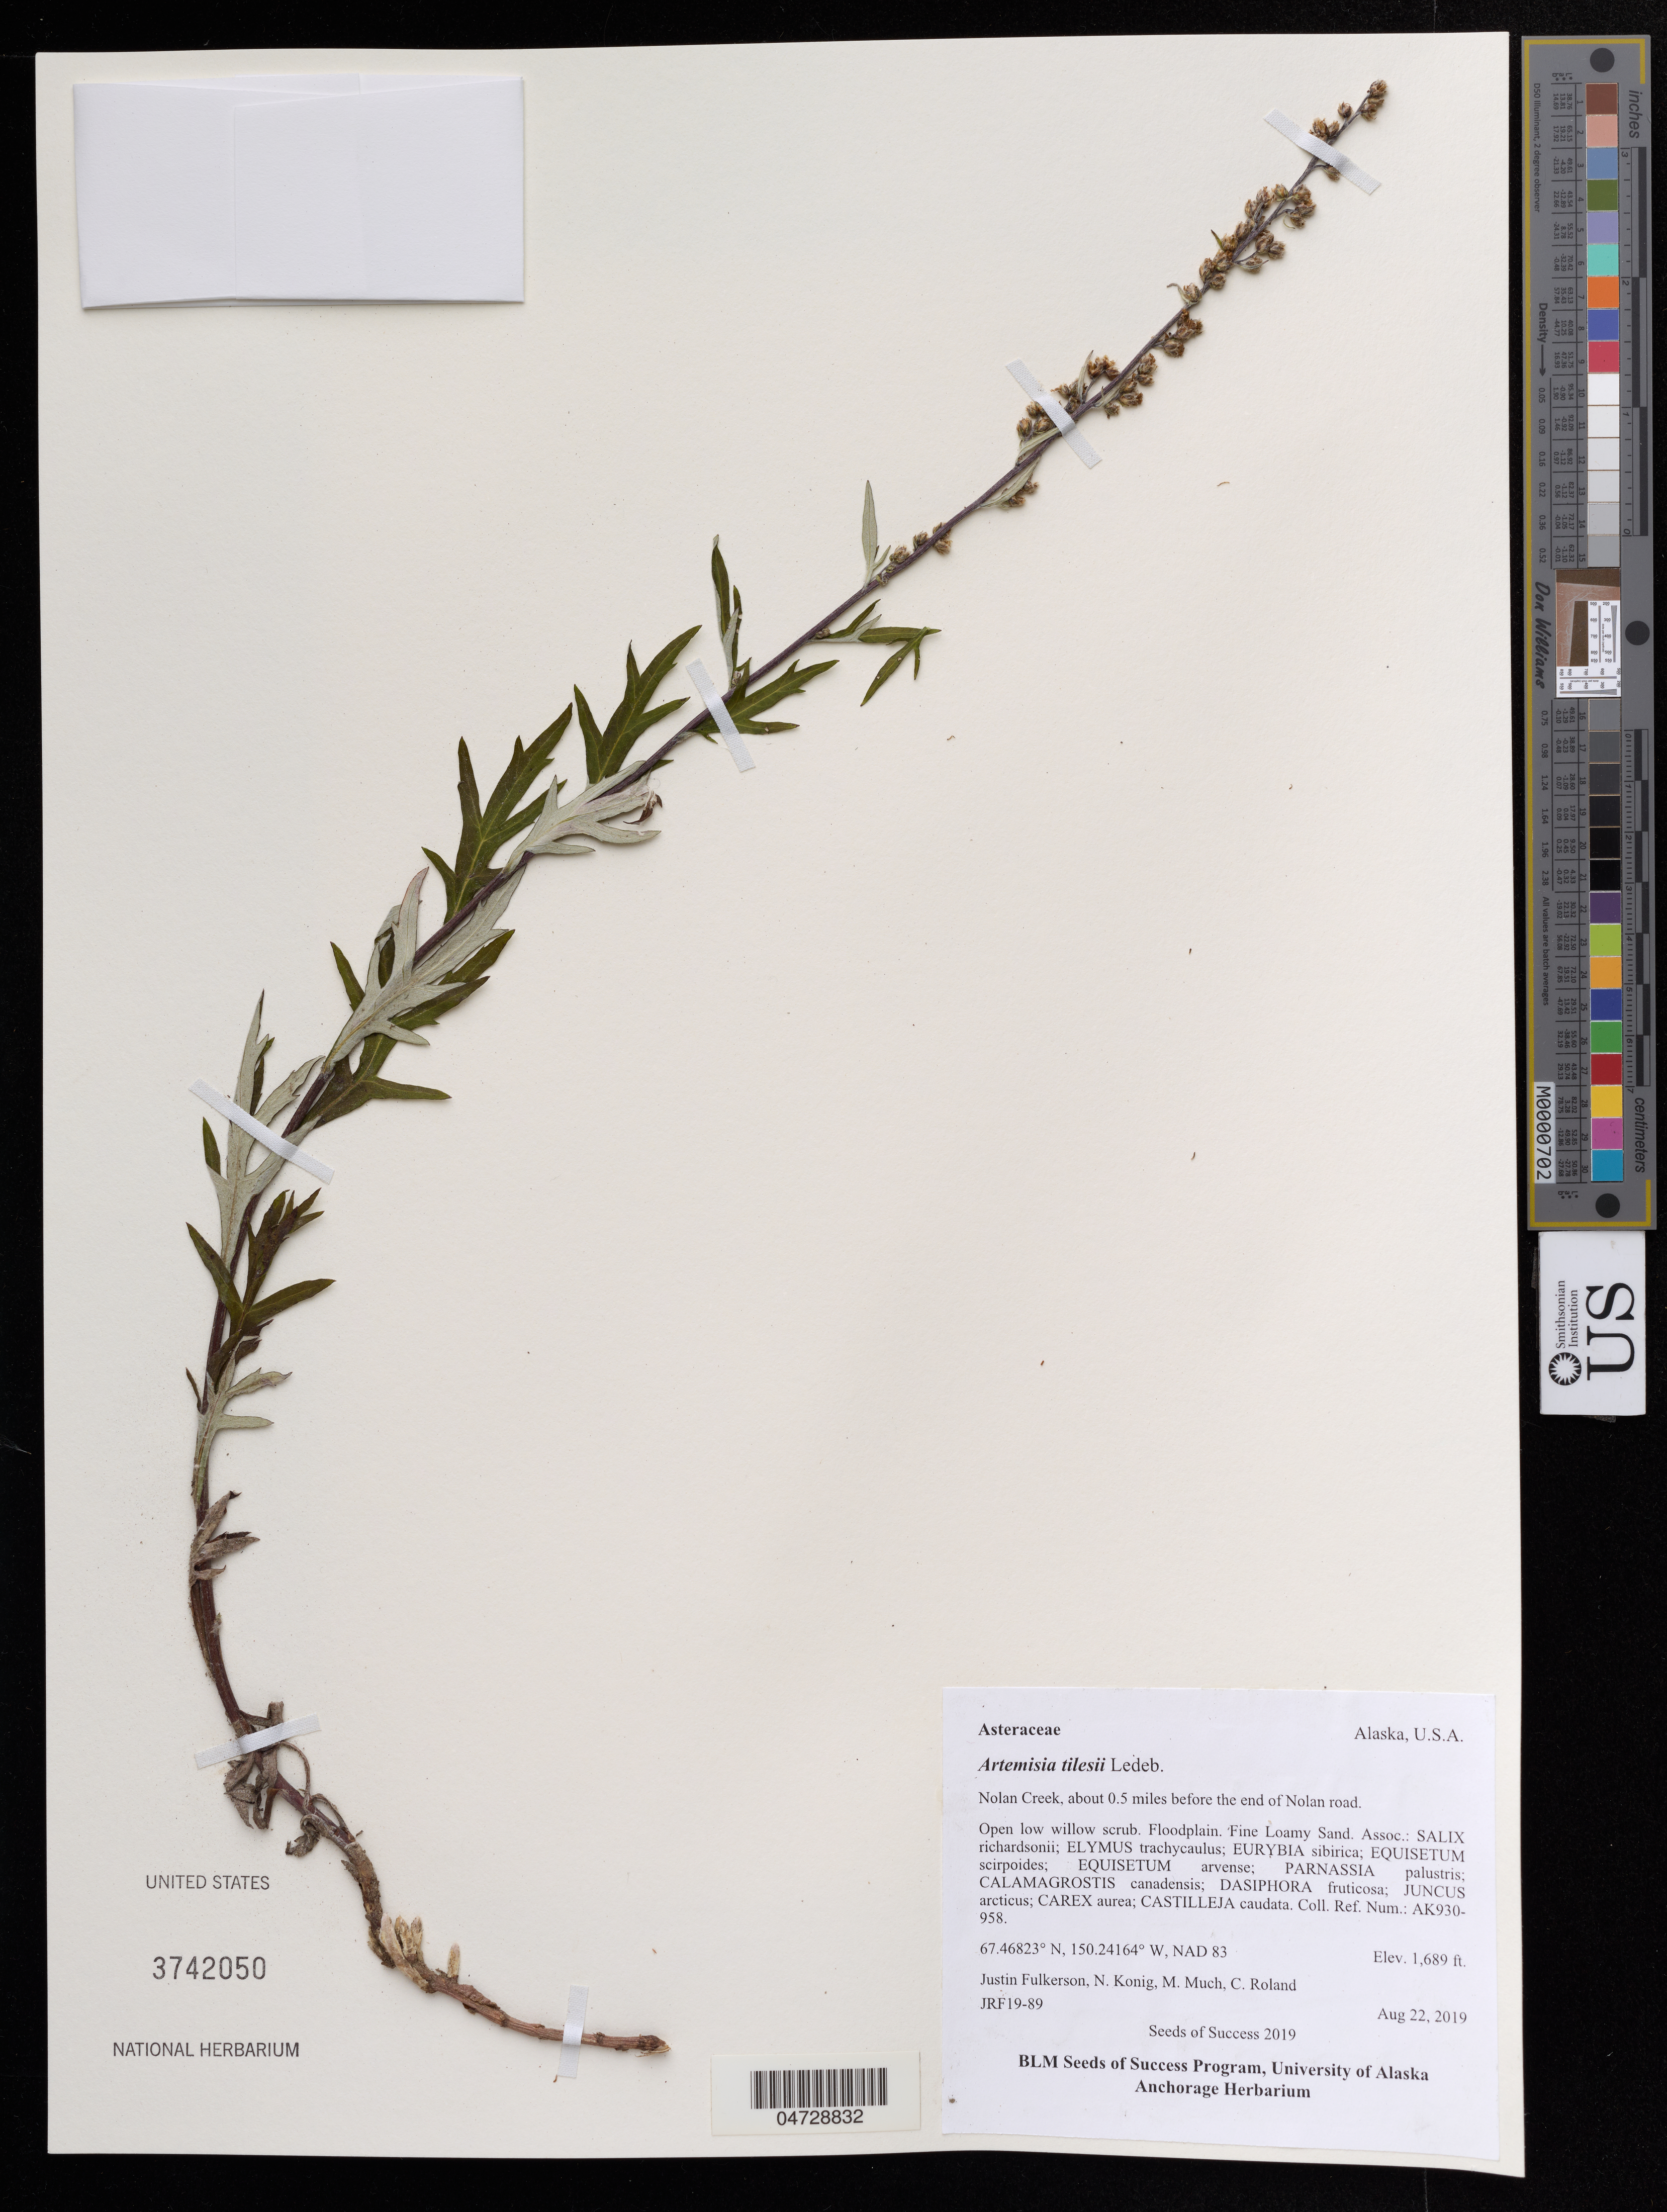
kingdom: Plantae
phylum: Tracheophyta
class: Magnoliopsida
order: Asterales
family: Asteraceae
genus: Artemisia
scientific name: Artemisia tilesii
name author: Ledeb.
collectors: J. Fulkerson, N. Konig & C. Roland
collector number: JRF19-89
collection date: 2019-08-22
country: United States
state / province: Alaska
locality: Nolan Creek, about 0.5 miles before the end of Nolan Road.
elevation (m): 515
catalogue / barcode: US 3742050